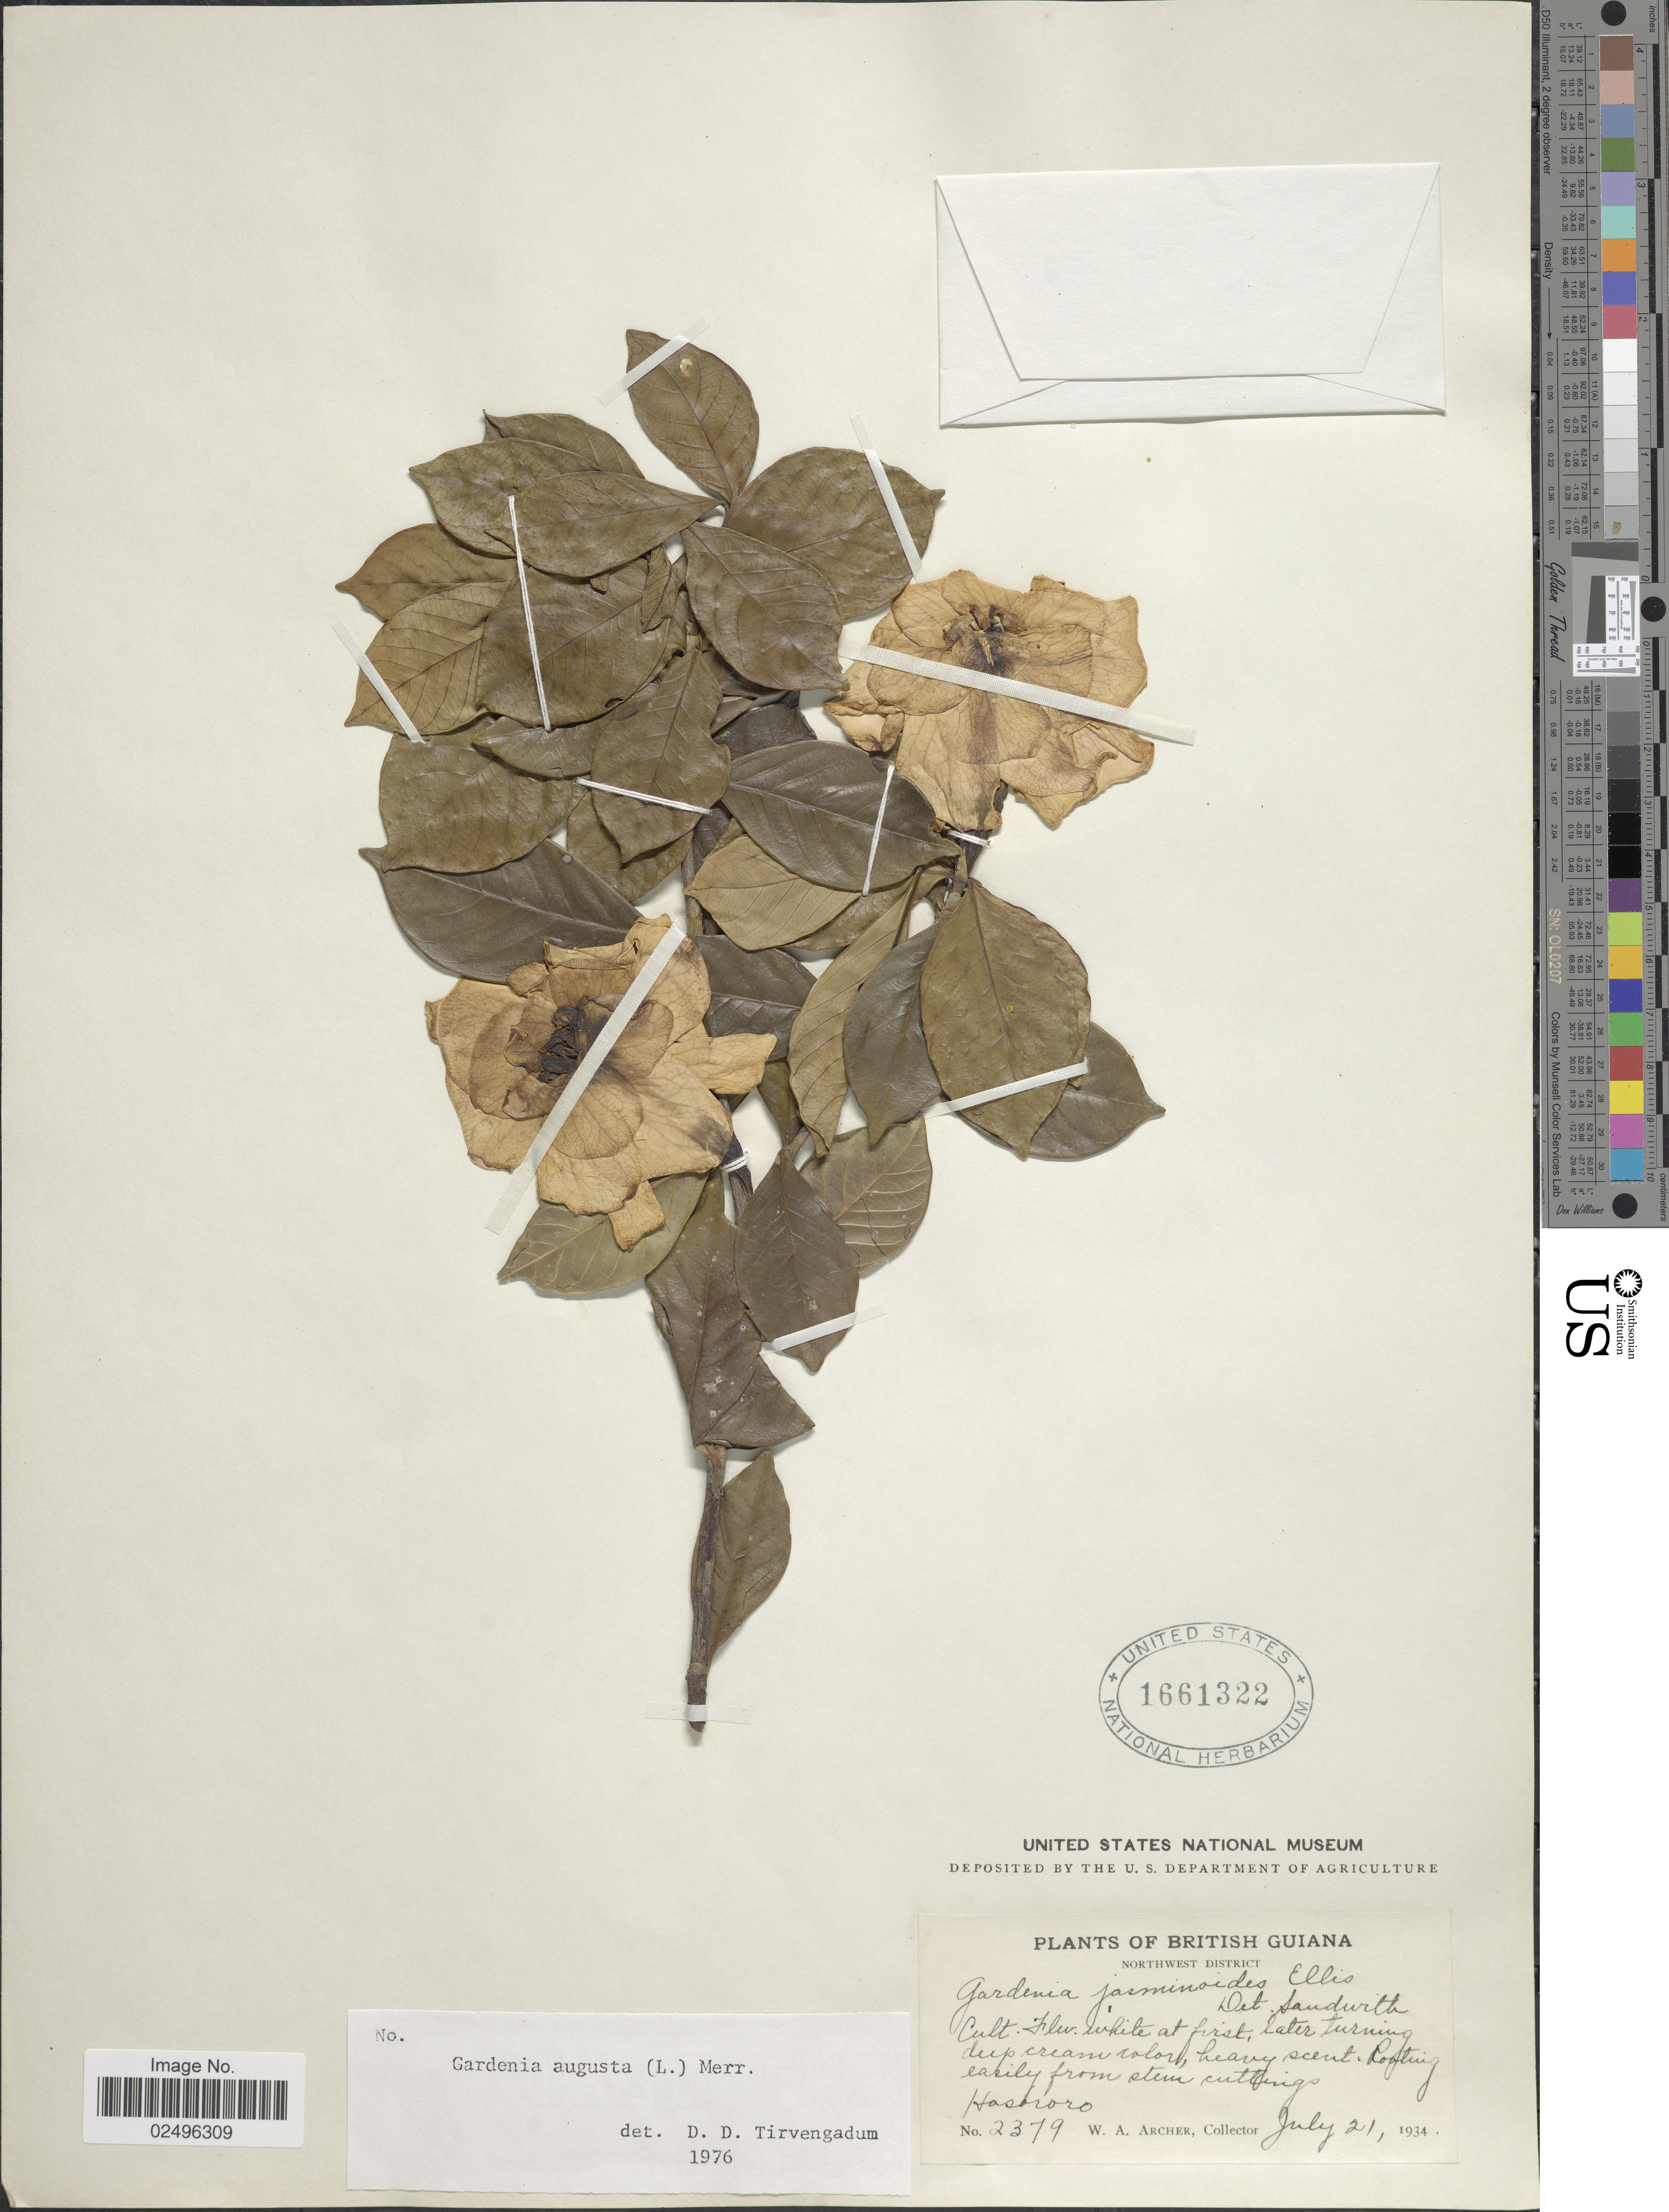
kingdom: Plantae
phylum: Tracheophyta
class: Magnoliopsida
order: Gentianales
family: Rubiaceae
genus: Gardenia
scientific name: Gardenia augusta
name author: (L.) Merr.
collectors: W. A. Archer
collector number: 2379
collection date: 1934-07-21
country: Guyana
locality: British Guiana. Northwest District. Hosororo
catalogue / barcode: US 1661322